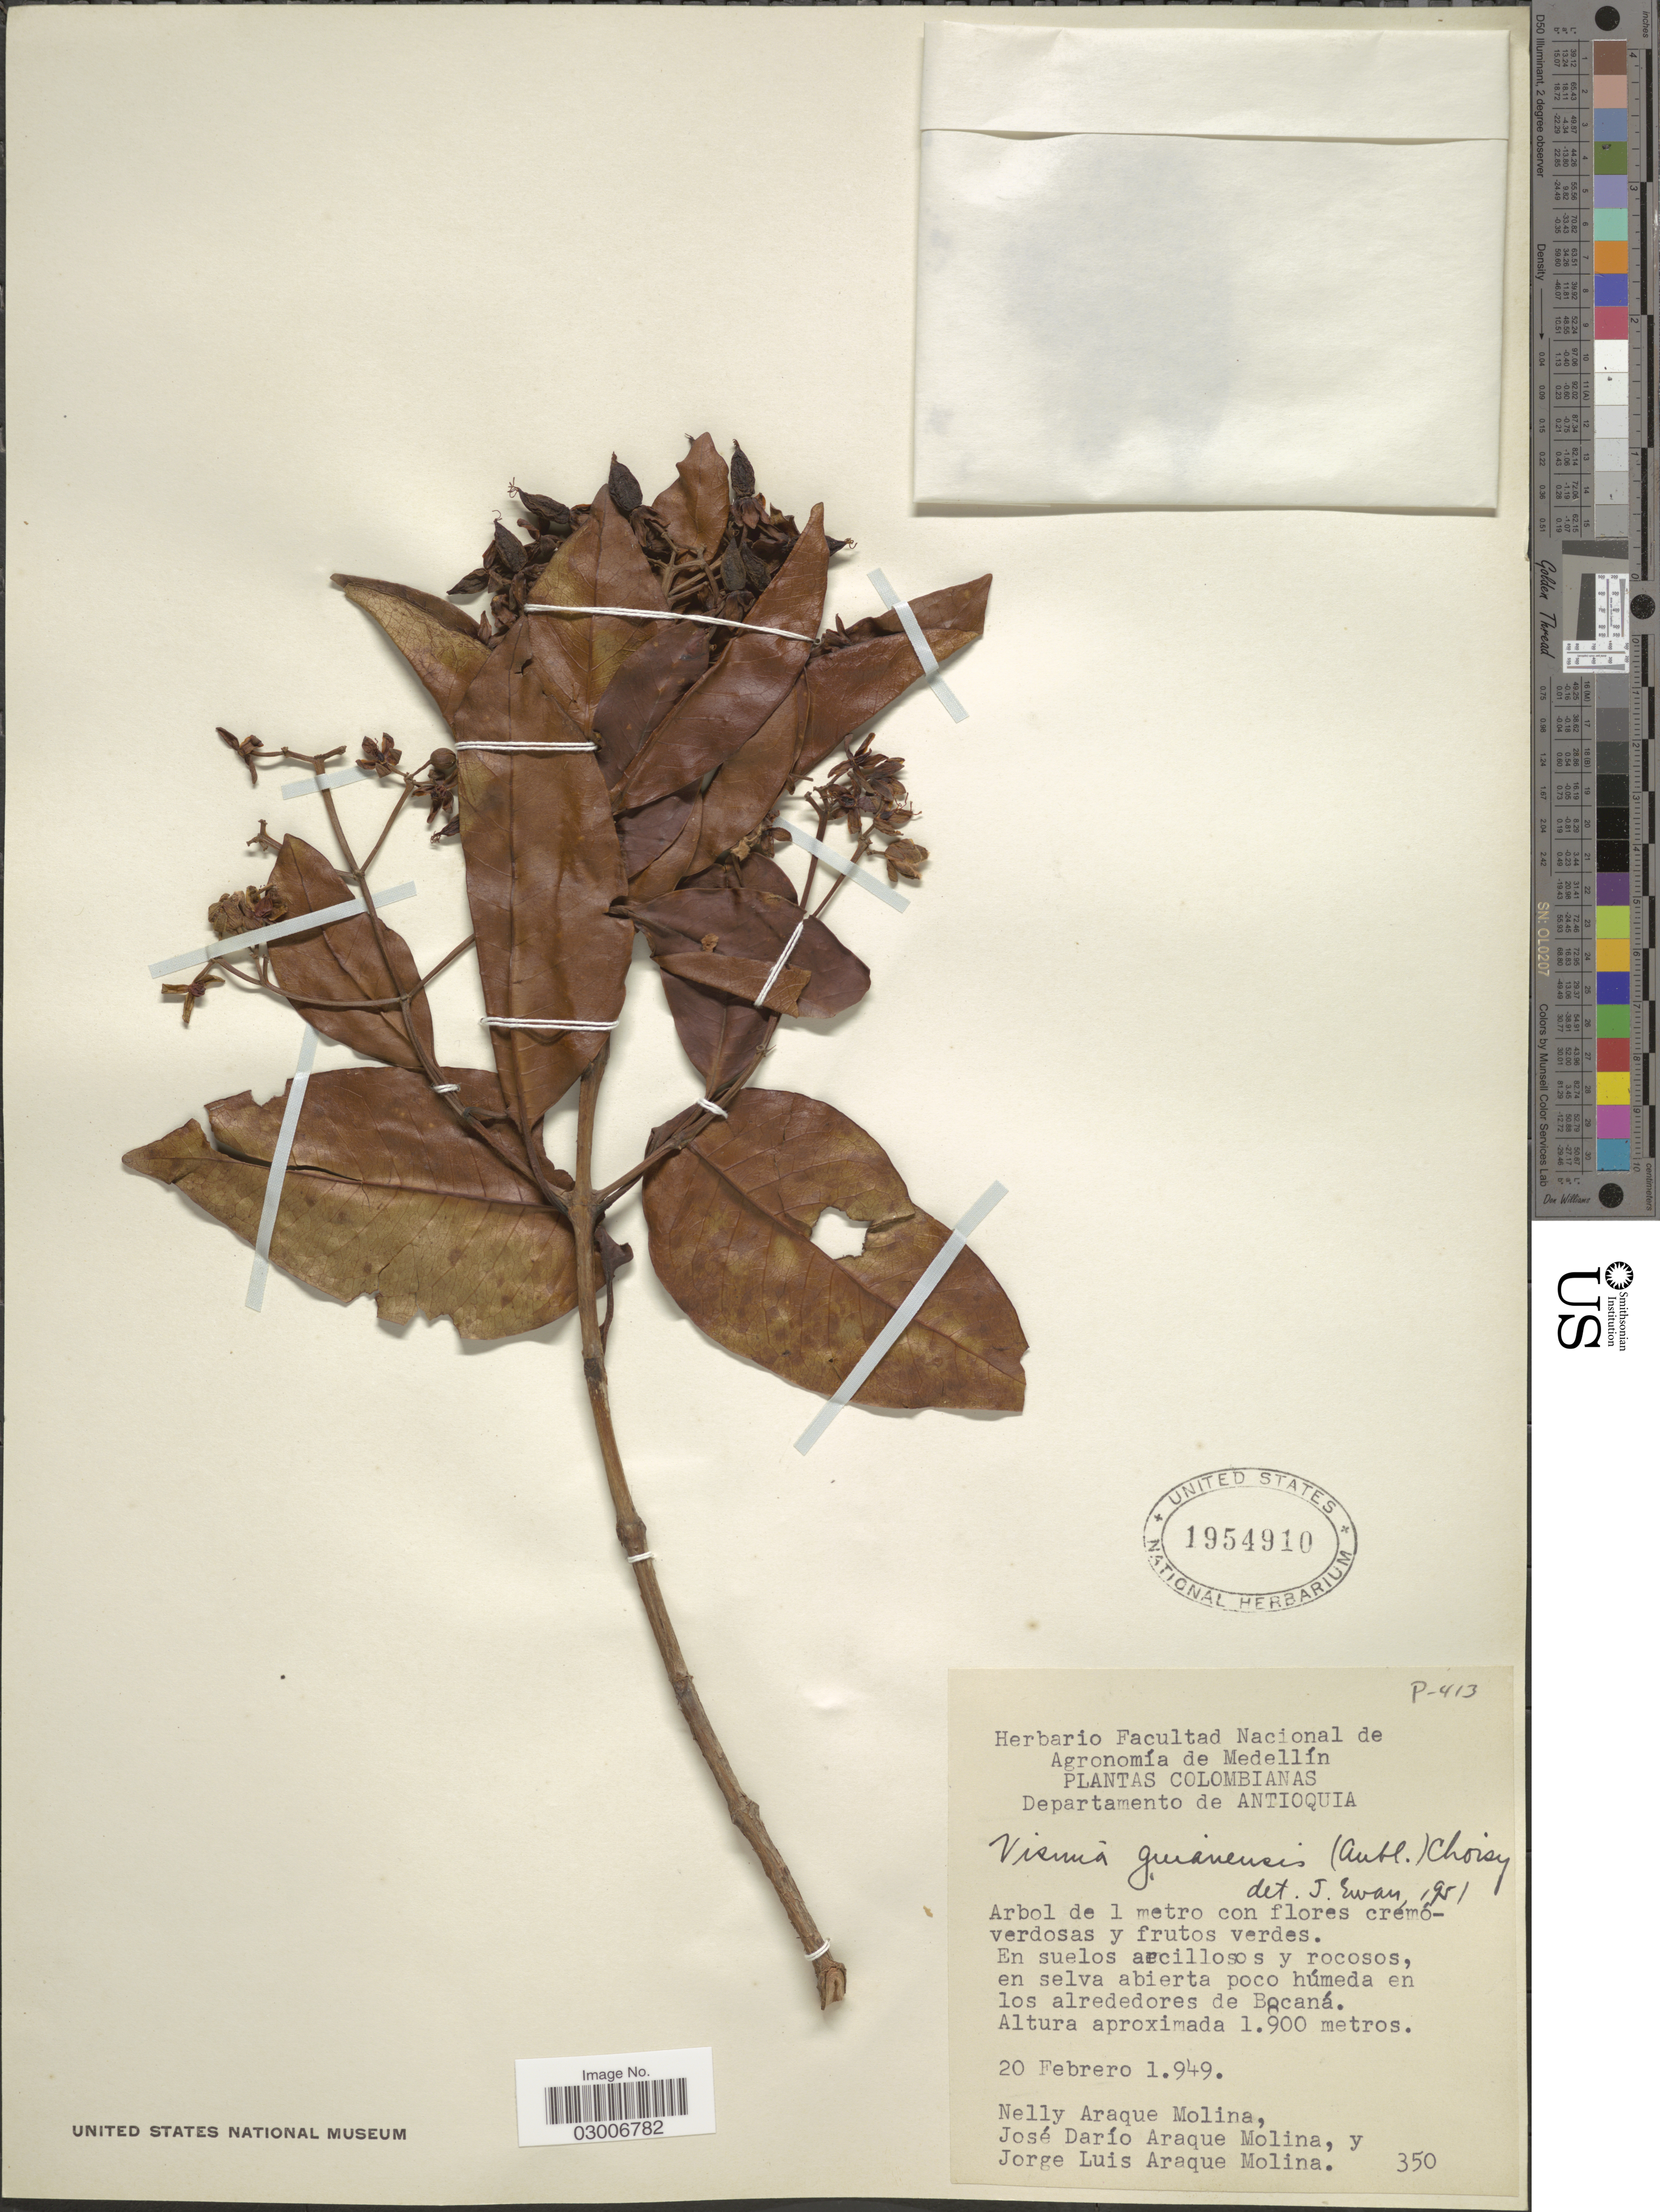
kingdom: Plantae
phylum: Tracheophyta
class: Magnoliopsida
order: Malpighiales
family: Hypericaceae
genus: Vismia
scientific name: Vismia laevis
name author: Triana & Planch.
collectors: N. Molina, J. Araque Molina & J. Araque Molina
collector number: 350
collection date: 1949-02-20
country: Colombia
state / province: Antioquia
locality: Departamento de Antioquia, en selva abierta poco húmeda en los alrededores de Bocaná.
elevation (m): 1900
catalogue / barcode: US 1954910